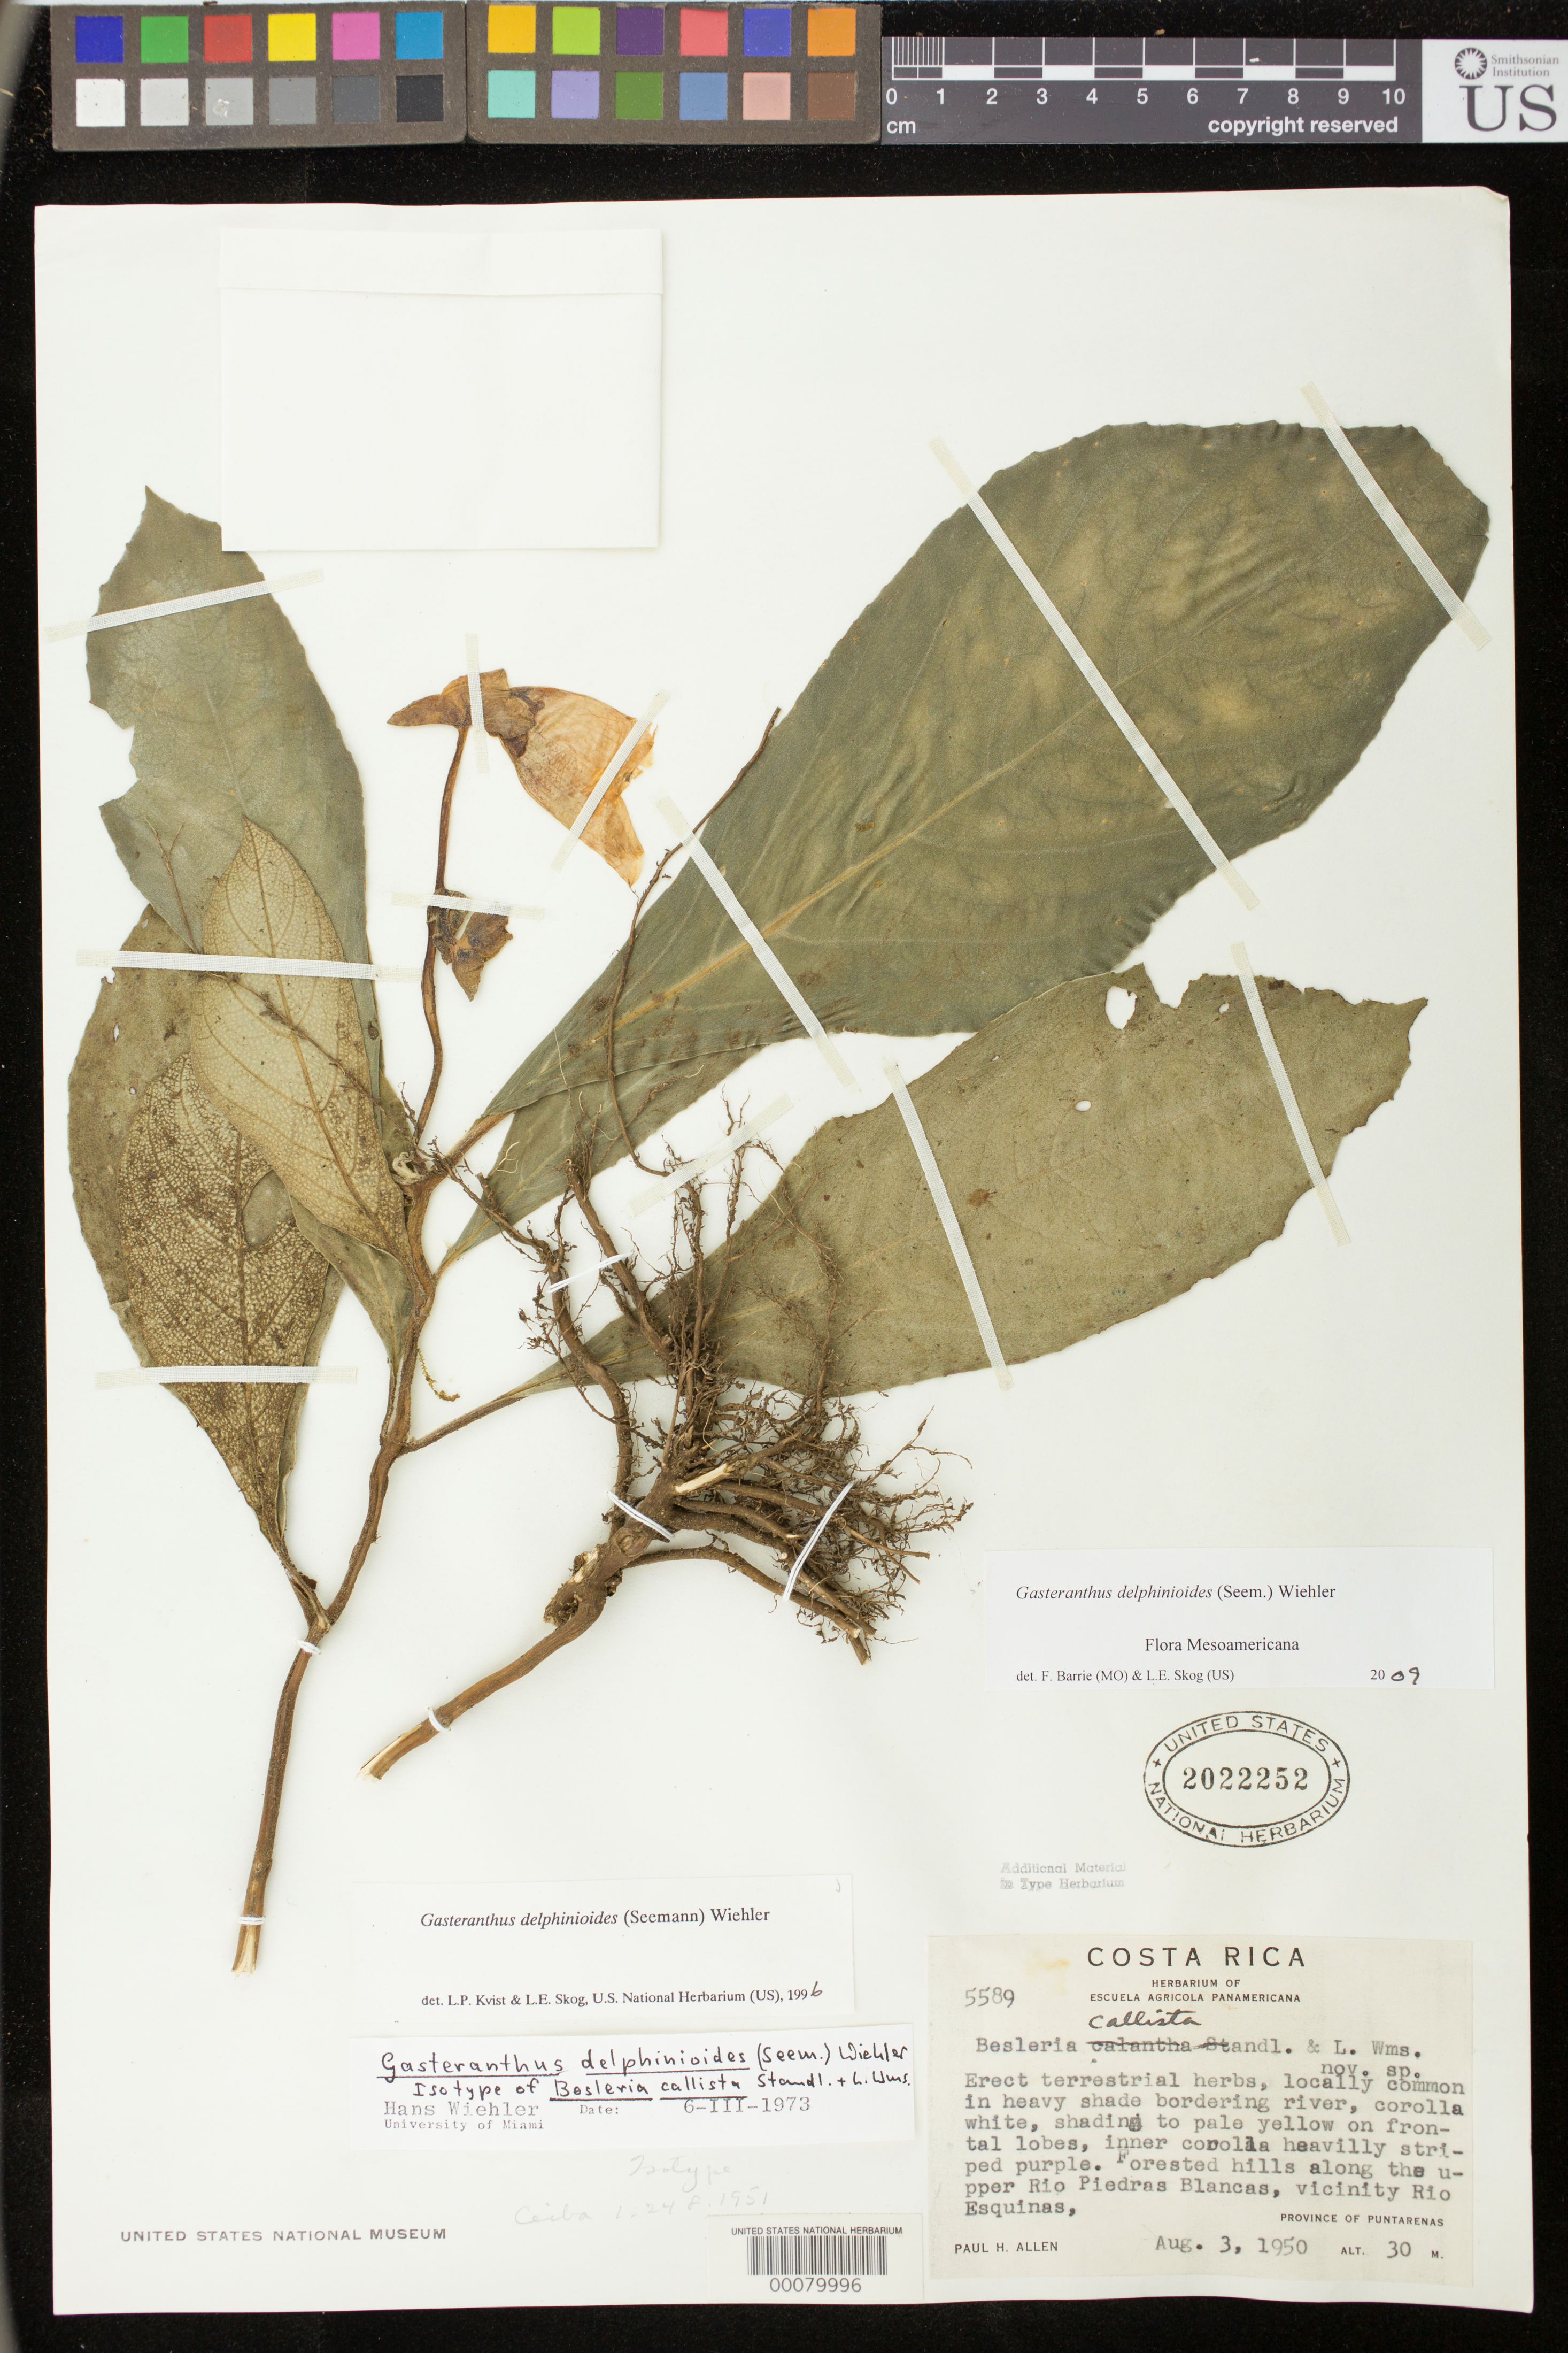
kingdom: Plantae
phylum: Tracheophyta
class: Magnoliopsida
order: Lamiales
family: Gesneriaceae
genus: Gasteranthus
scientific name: Gasteranthus delphinioides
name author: (Seem.) Wiehler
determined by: Skog, Laurence E.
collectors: P. H. Allen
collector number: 5589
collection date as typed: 03 Aug 1950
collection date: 1950-08-03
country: Costa Rica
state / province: Puntarenas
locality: Along the upper Rio Piedras Blancas, vicinity Rio Esquinas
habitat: Forested hills, locally common in heavy shade bordering river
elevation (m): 30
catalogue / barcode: US 2022252